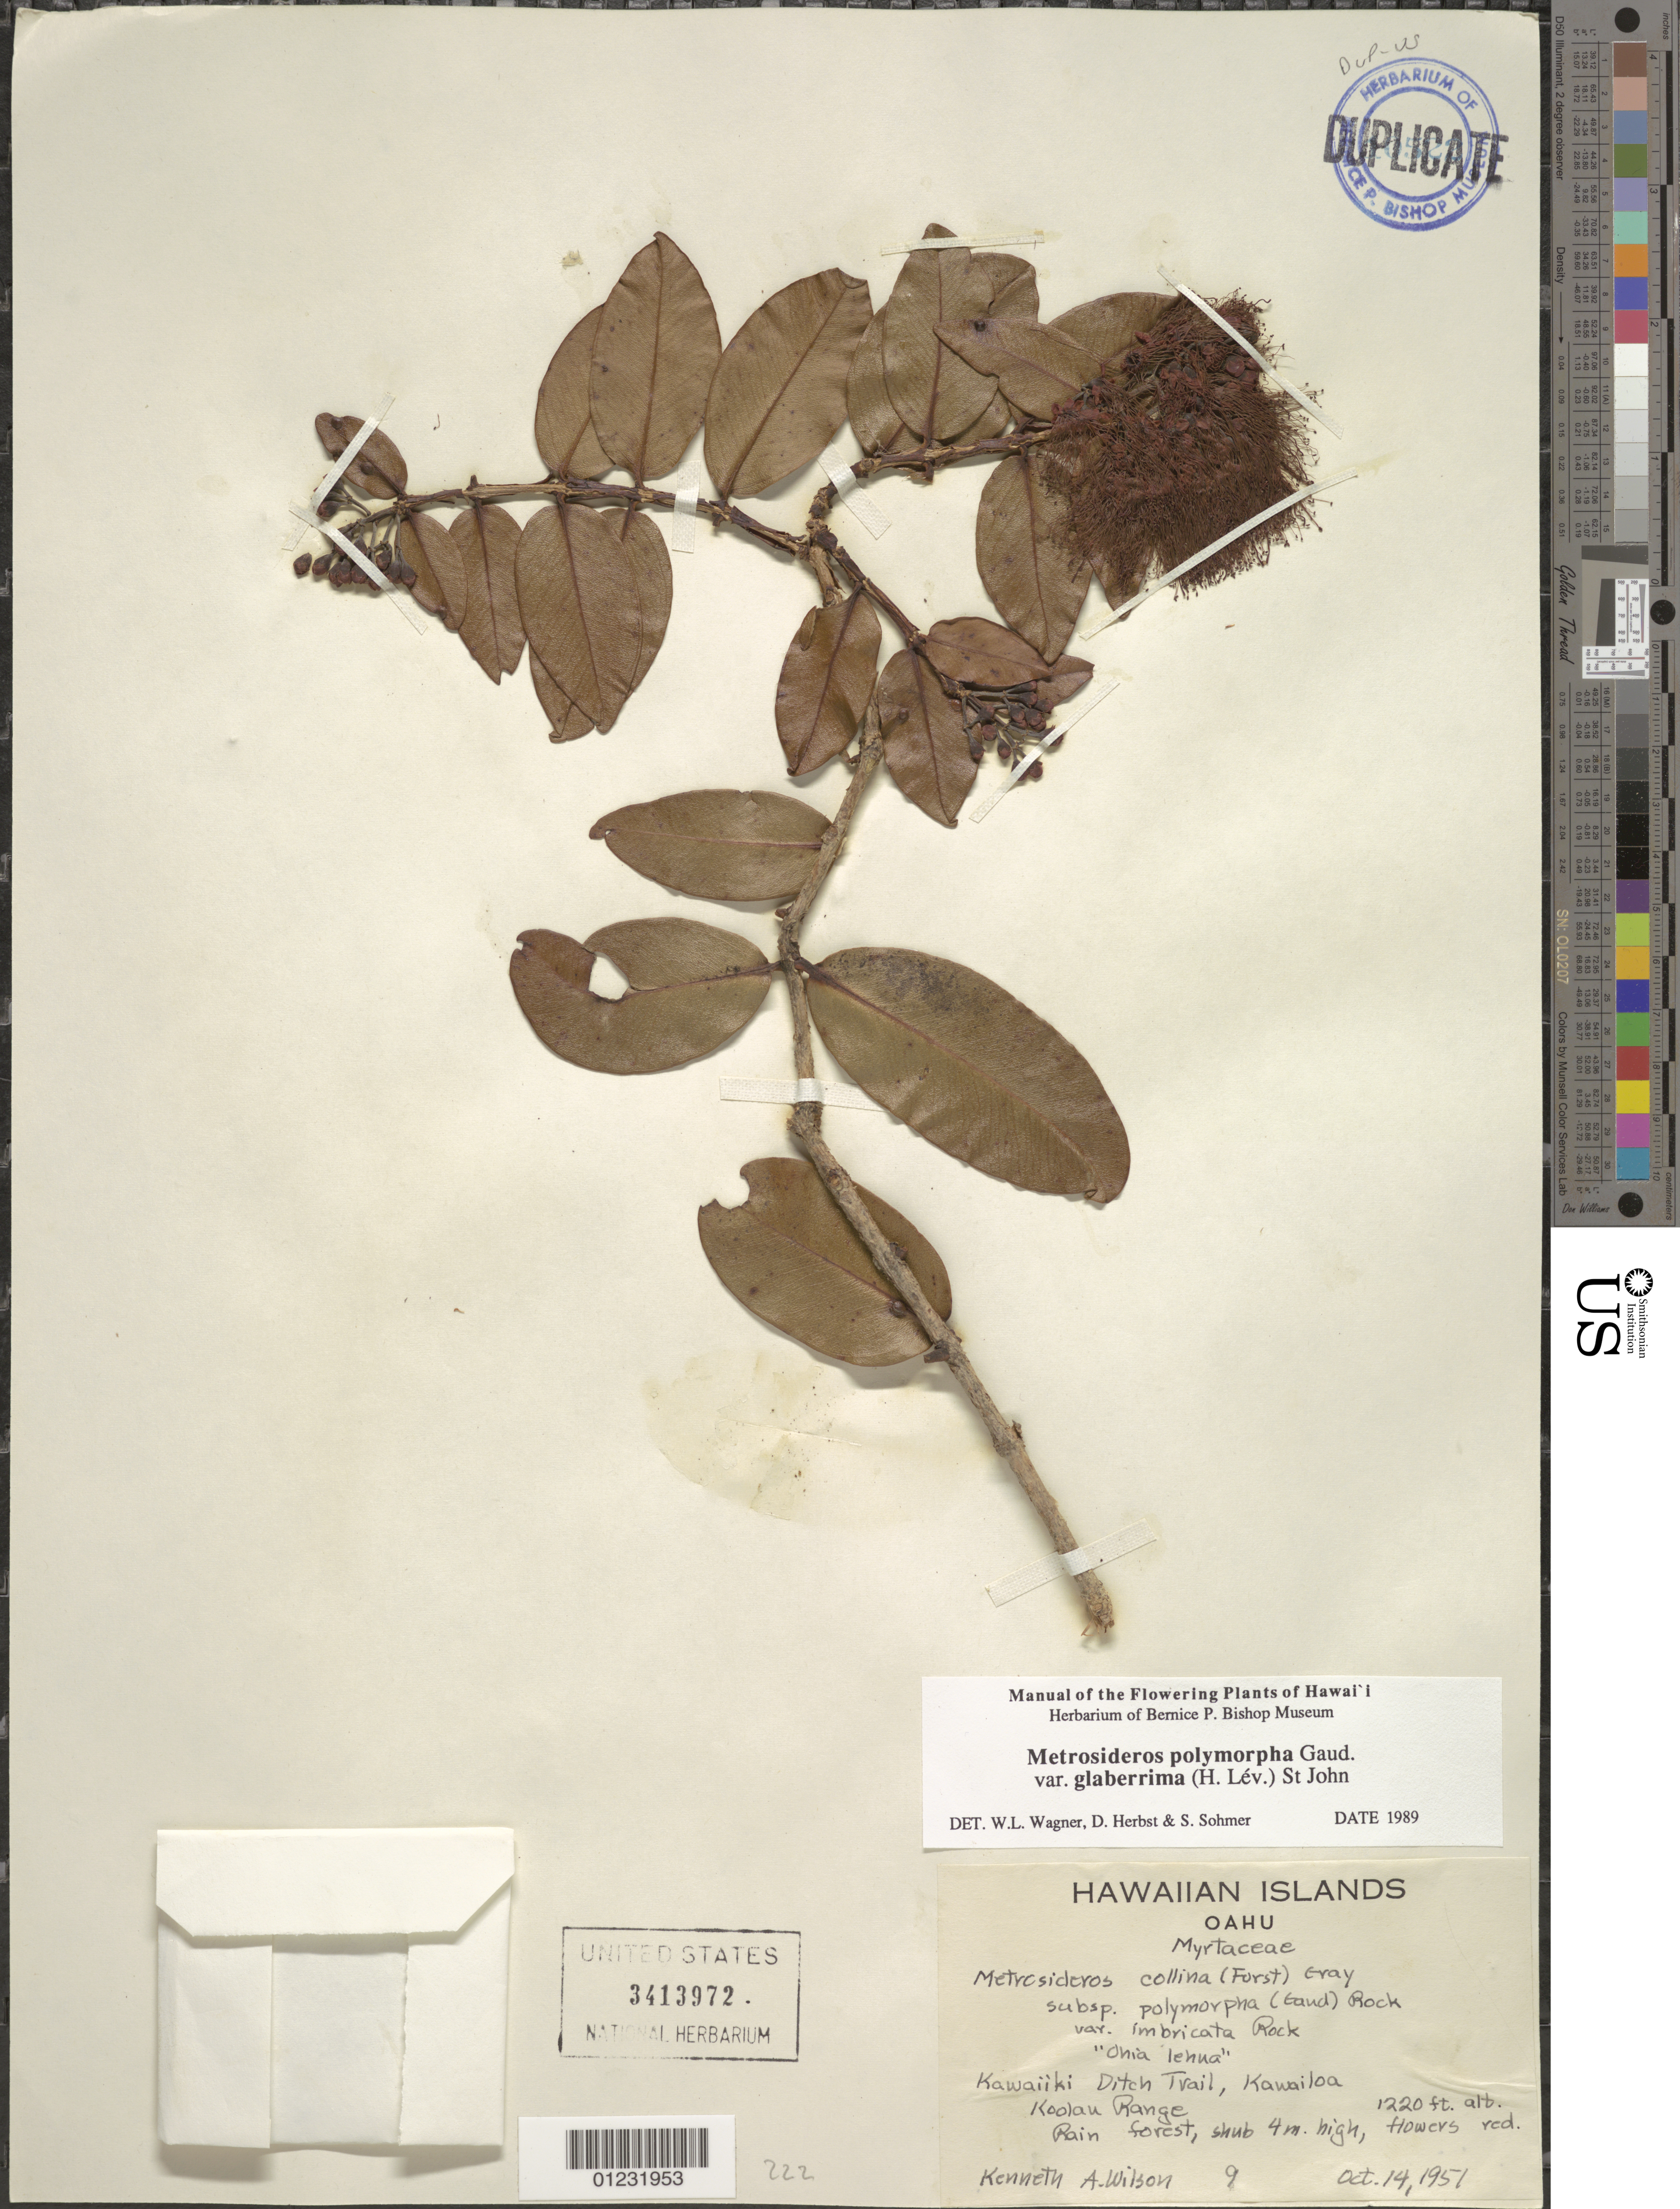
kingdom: Plantae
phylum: Tracheophyta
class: Magnoliopsida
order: Myrtales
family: Myrtaceae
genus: Metrosideros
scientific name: Metrosideros polymorpha var. glaberrima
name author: (H. Lév.) H. St. John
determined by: Wagner, W. L.; Herbst, D. R.; Sohmer, S. H.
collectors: K. A. Wilson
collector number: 1124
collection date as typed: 14 Oct 1951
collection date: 1951-10-14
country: United States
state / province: Hawaii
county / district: Honolulu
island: Oahu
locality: Kawailoa, Kawaiiki Ditch Trail, Koolan Range.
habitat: Rain forest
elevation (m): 372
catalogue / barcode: US 3413972